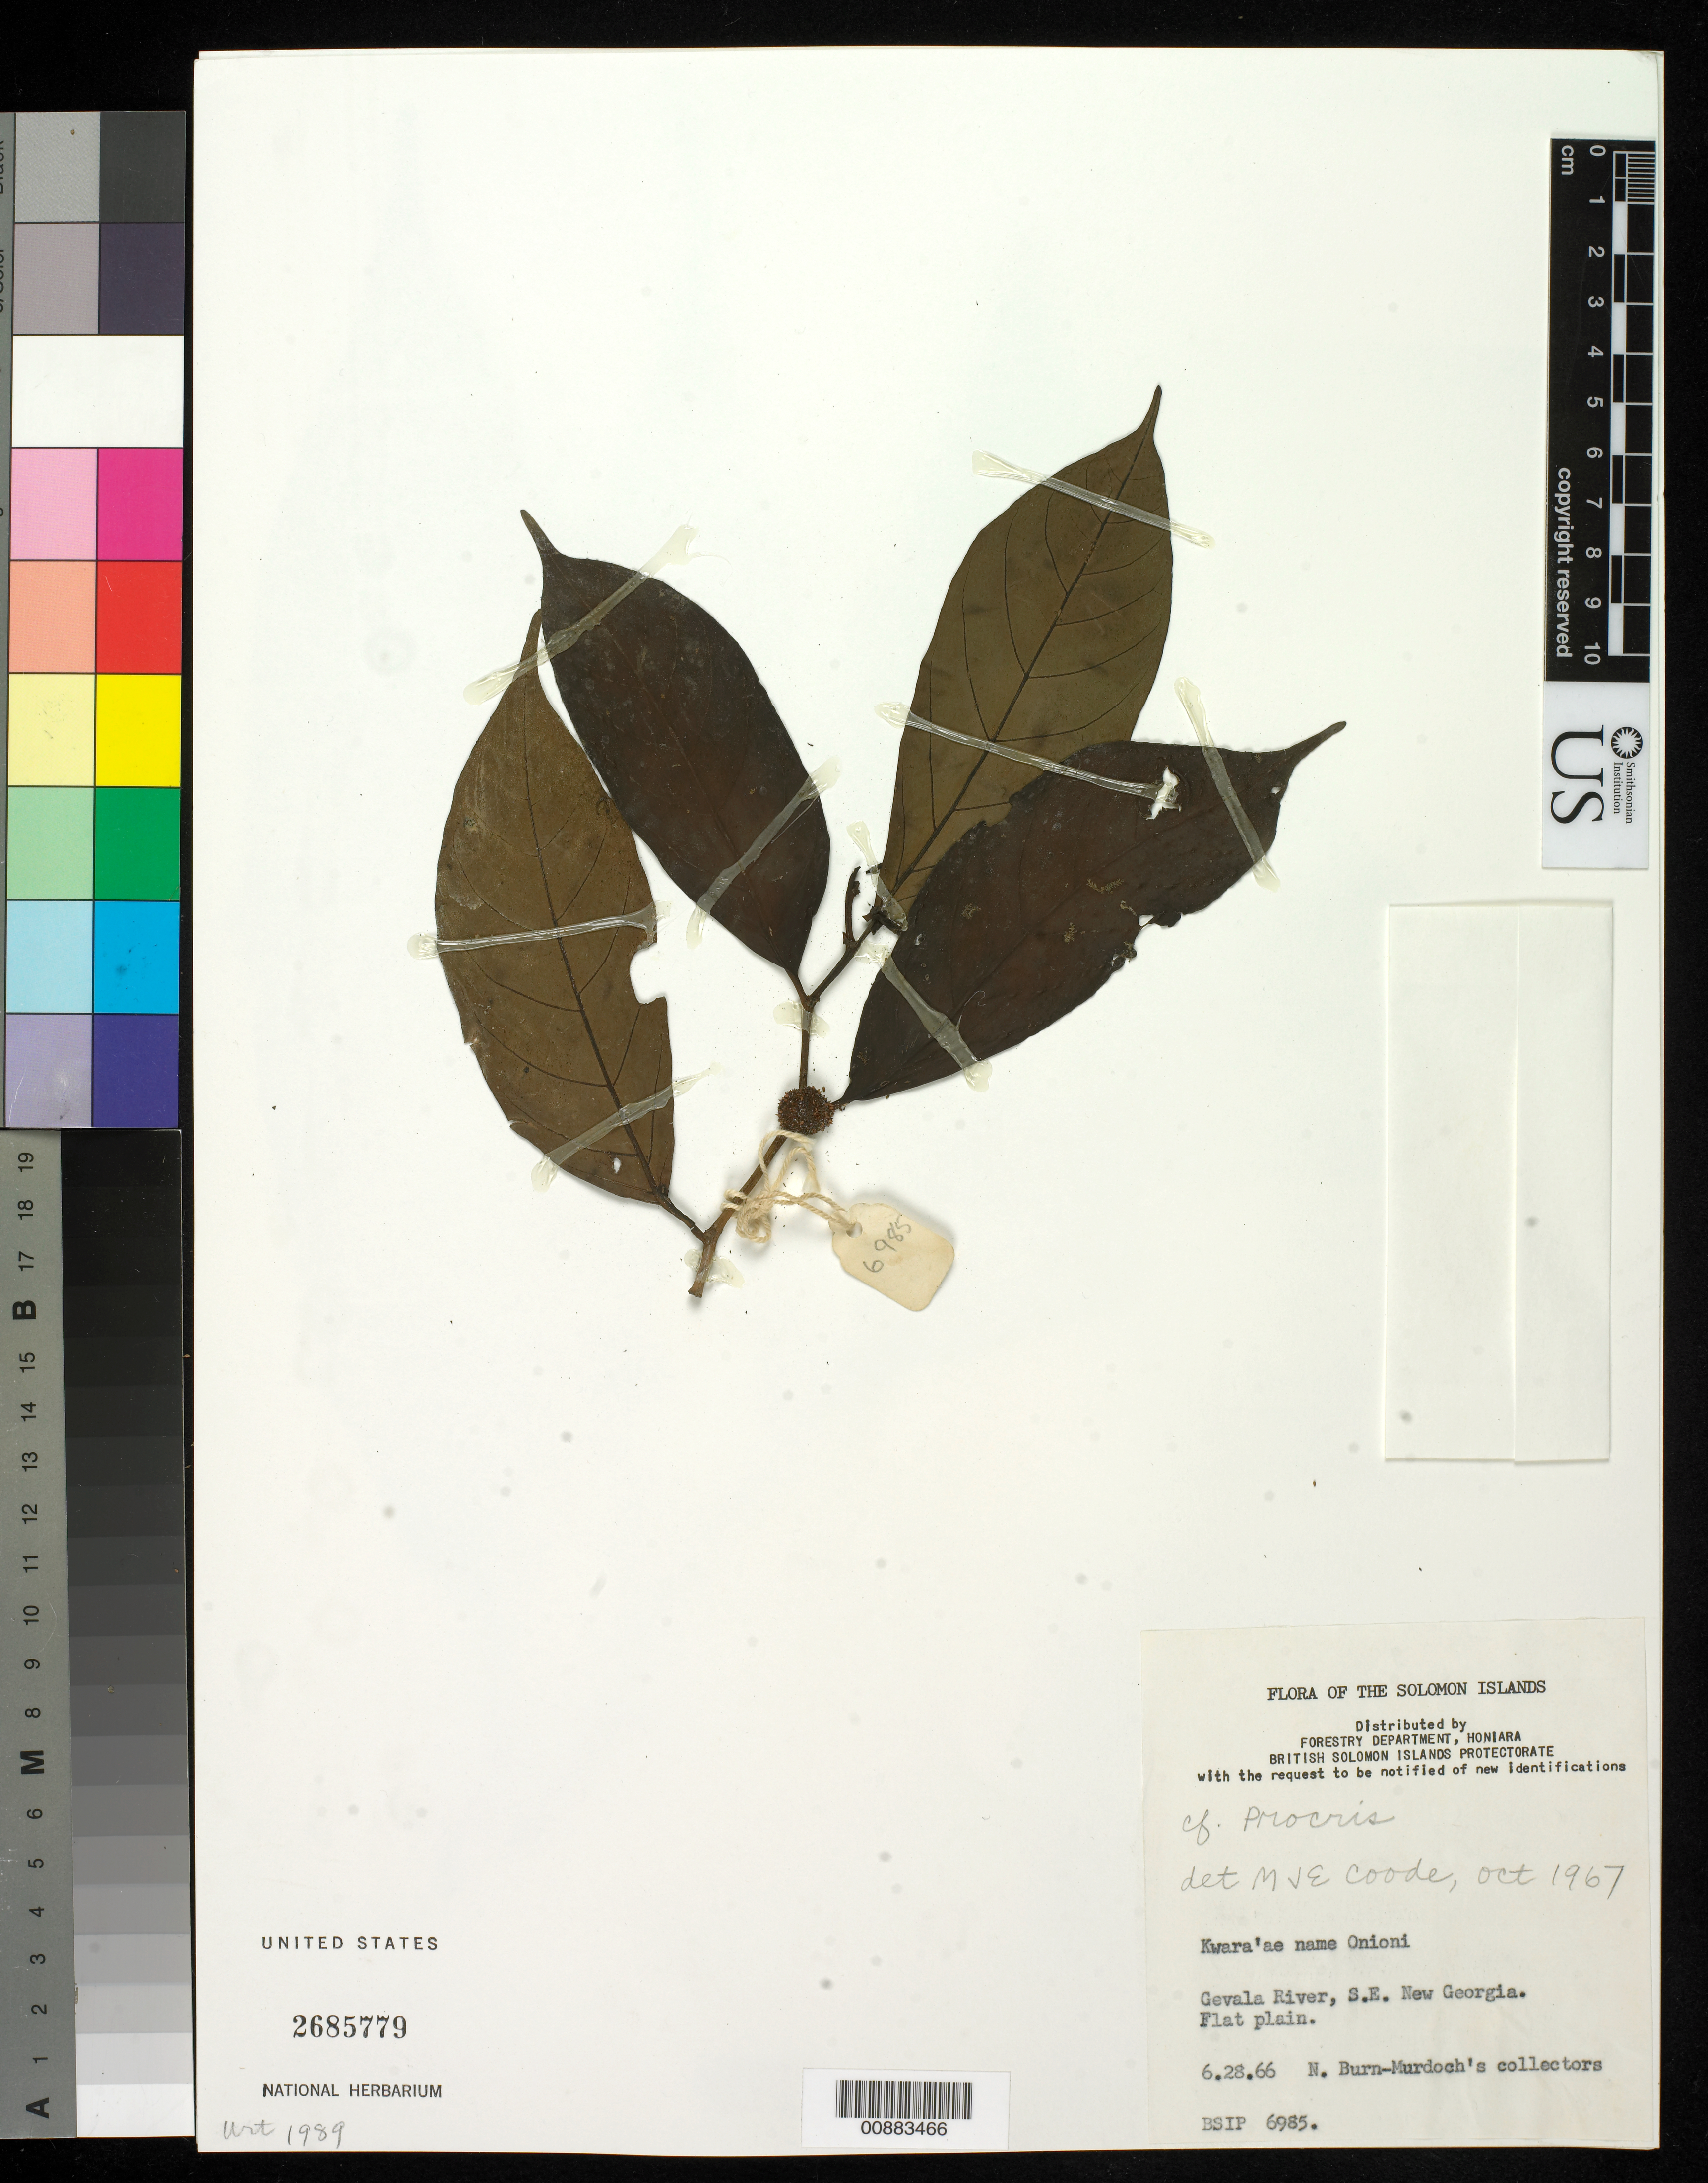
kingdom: Plantae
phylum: Tracheophyta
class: Magnoliopsida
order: Rosales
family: Urticaceae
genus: Procris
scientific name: Procris sp.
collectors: N. Burn-Murdoch's collectors & et al.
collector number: BSIP 6985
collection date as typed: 28 Jun 1966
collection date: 1966-06-28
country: Solomon Islands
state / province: Western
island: New Georgia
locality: Gevala River, SE New Georgia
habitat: flat plain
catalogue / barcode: US 2685779